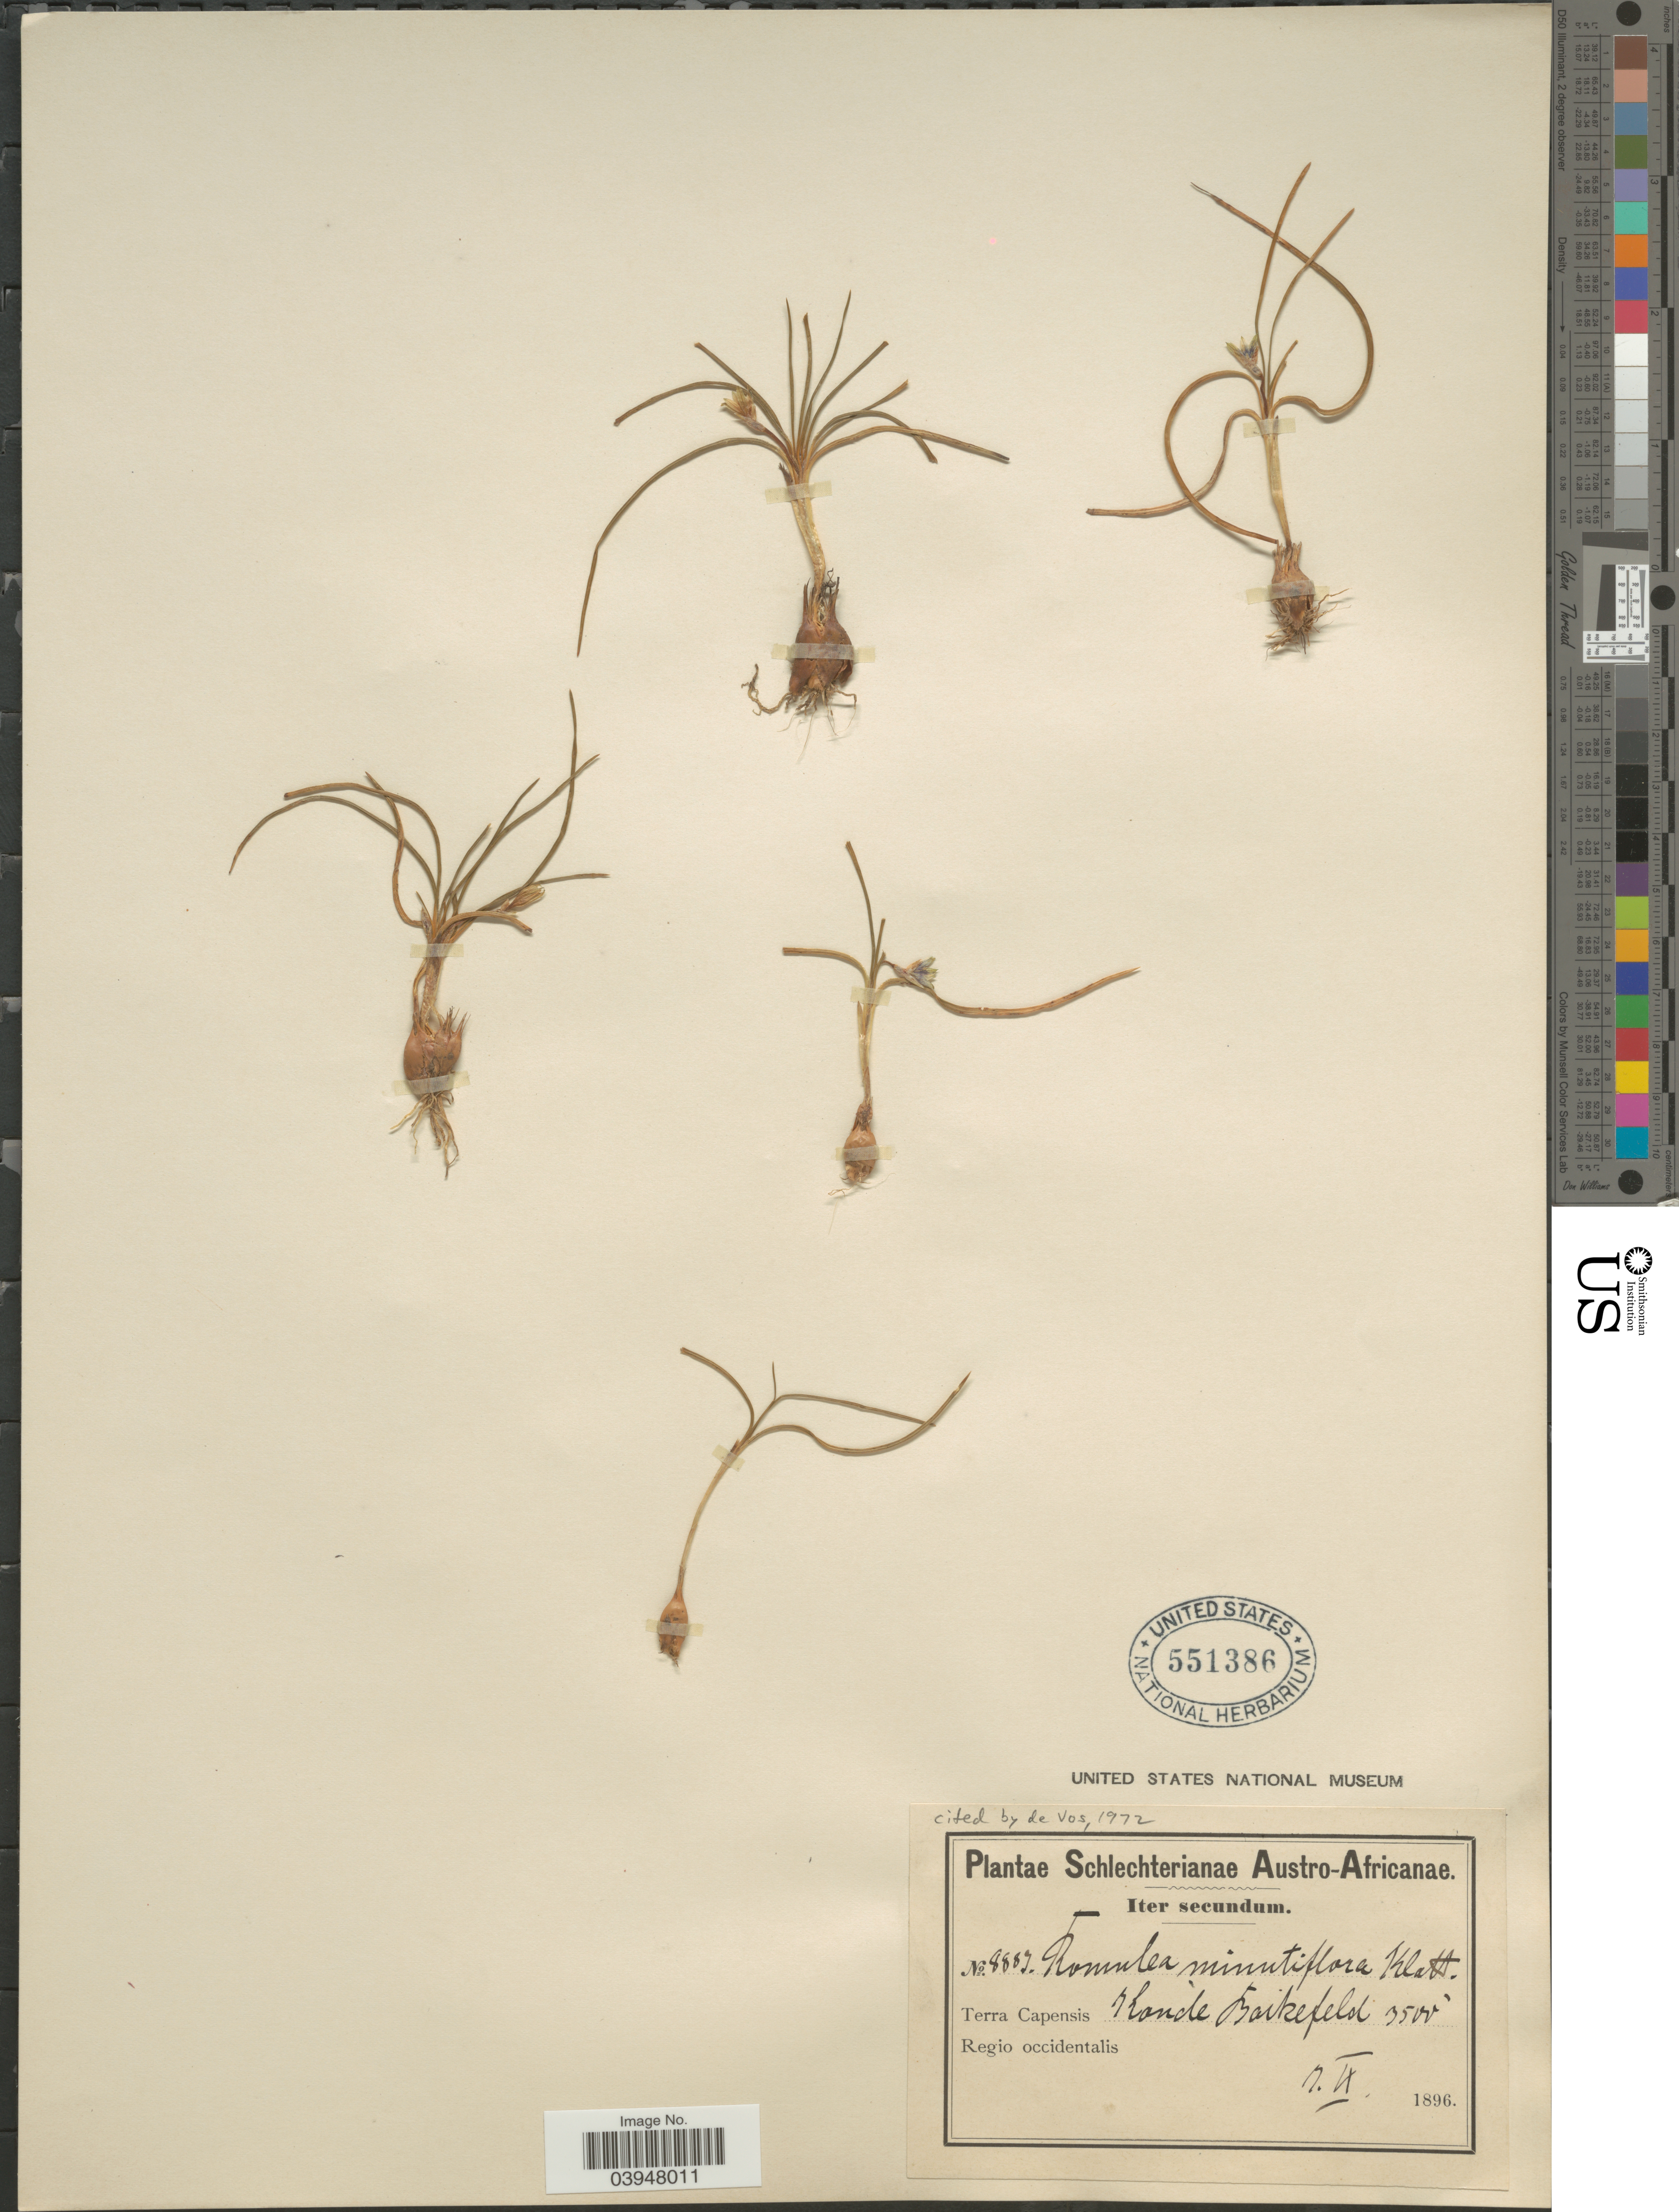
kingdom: Plantae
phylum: Tracheophyta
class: Liliopsida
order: Asparagales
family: Iridaceae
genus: Romulea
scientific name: Romulea minutiflora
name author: Klatt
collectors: Schlechter, --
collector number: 8887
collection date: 1896-09-07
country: South Africa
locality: Austro-Africanae. Terra Capensis Koude Bockeveld. Regio occidentalis.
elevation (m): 1067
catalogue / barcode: US 551386